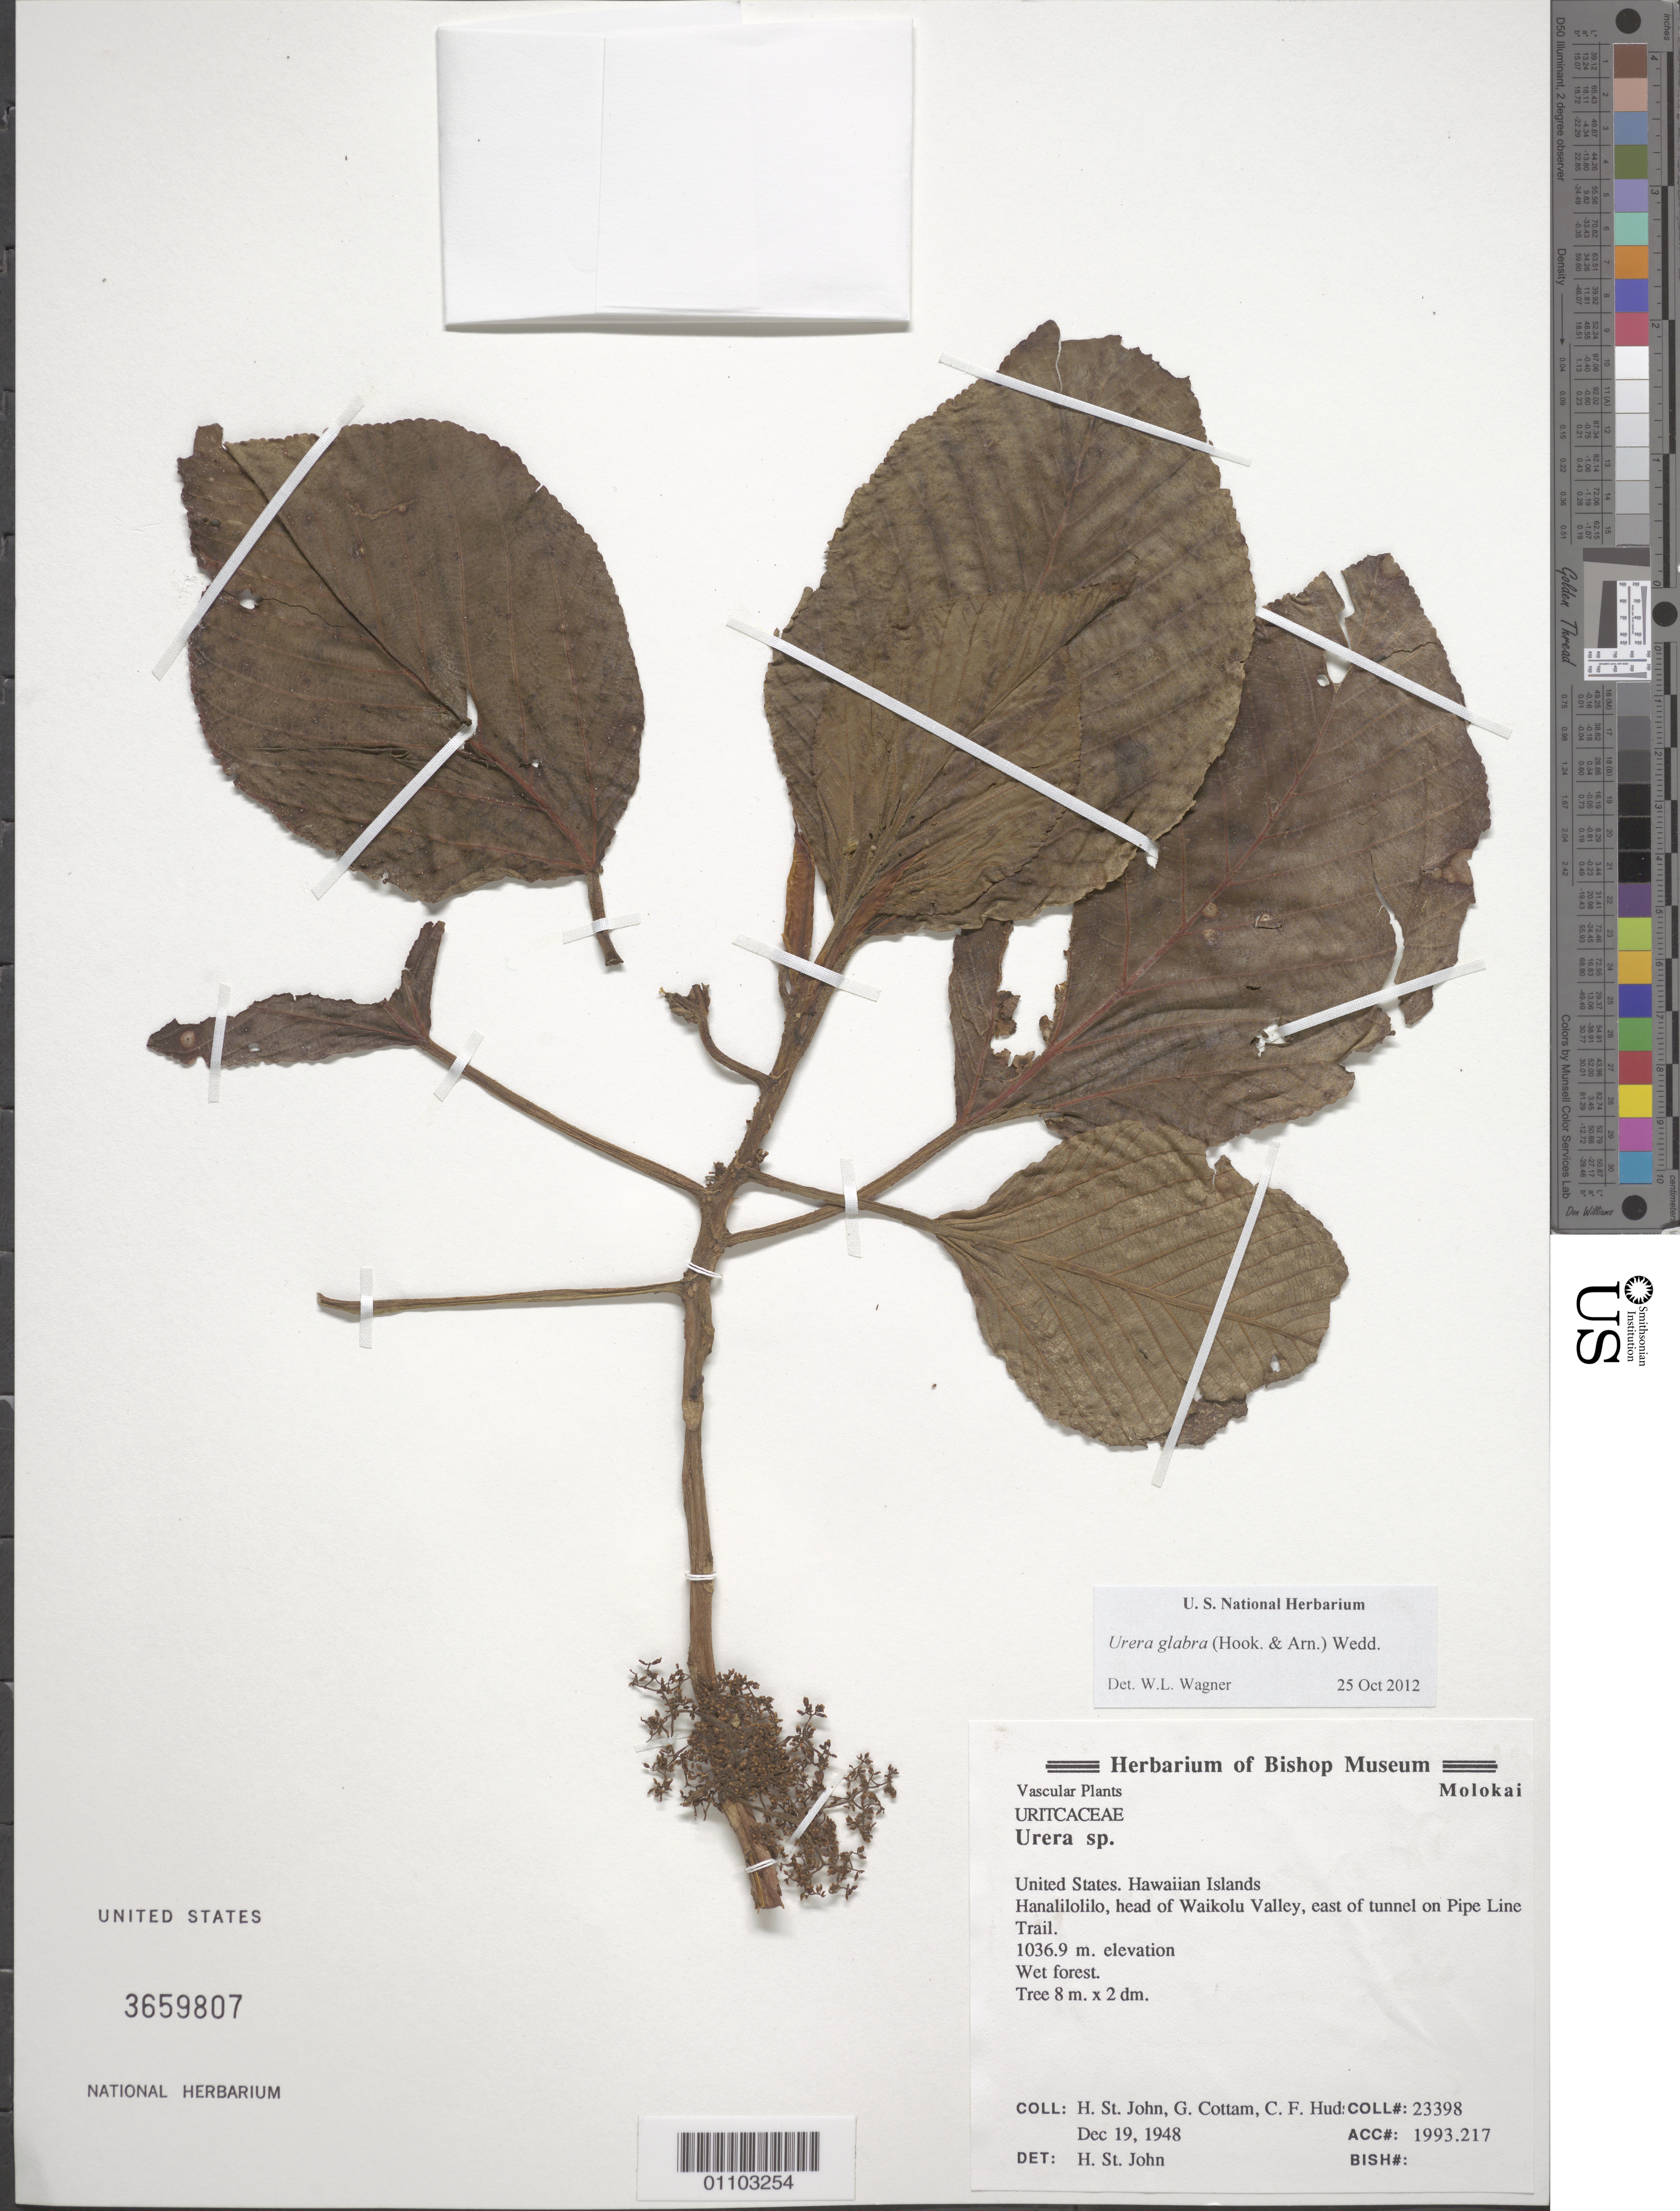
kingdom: Plantae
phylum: Tracheophyta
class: Magnoliopsida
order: Rosales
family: Urticaceae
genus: Touchardia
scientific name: Touchardia oahuensis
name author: T. Wells & A. K. Monro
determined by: Wagner, W. L., (BOT), Smithsonian Institution - National Museum of Natural History (UNITED STATES)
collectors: H. St. John, Cottam & C. F. Hudson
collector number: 23398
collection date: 1948-12-19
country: United States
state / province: Hawaii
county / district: Maui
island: Moloka'i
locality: Hanalilolilo, head of Waiholu Valley, valley E of tunnel on pipeline trail.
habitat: Wet forest, tree 8 m x 2 dm.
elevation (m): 1036.9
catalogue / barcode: US 3659807